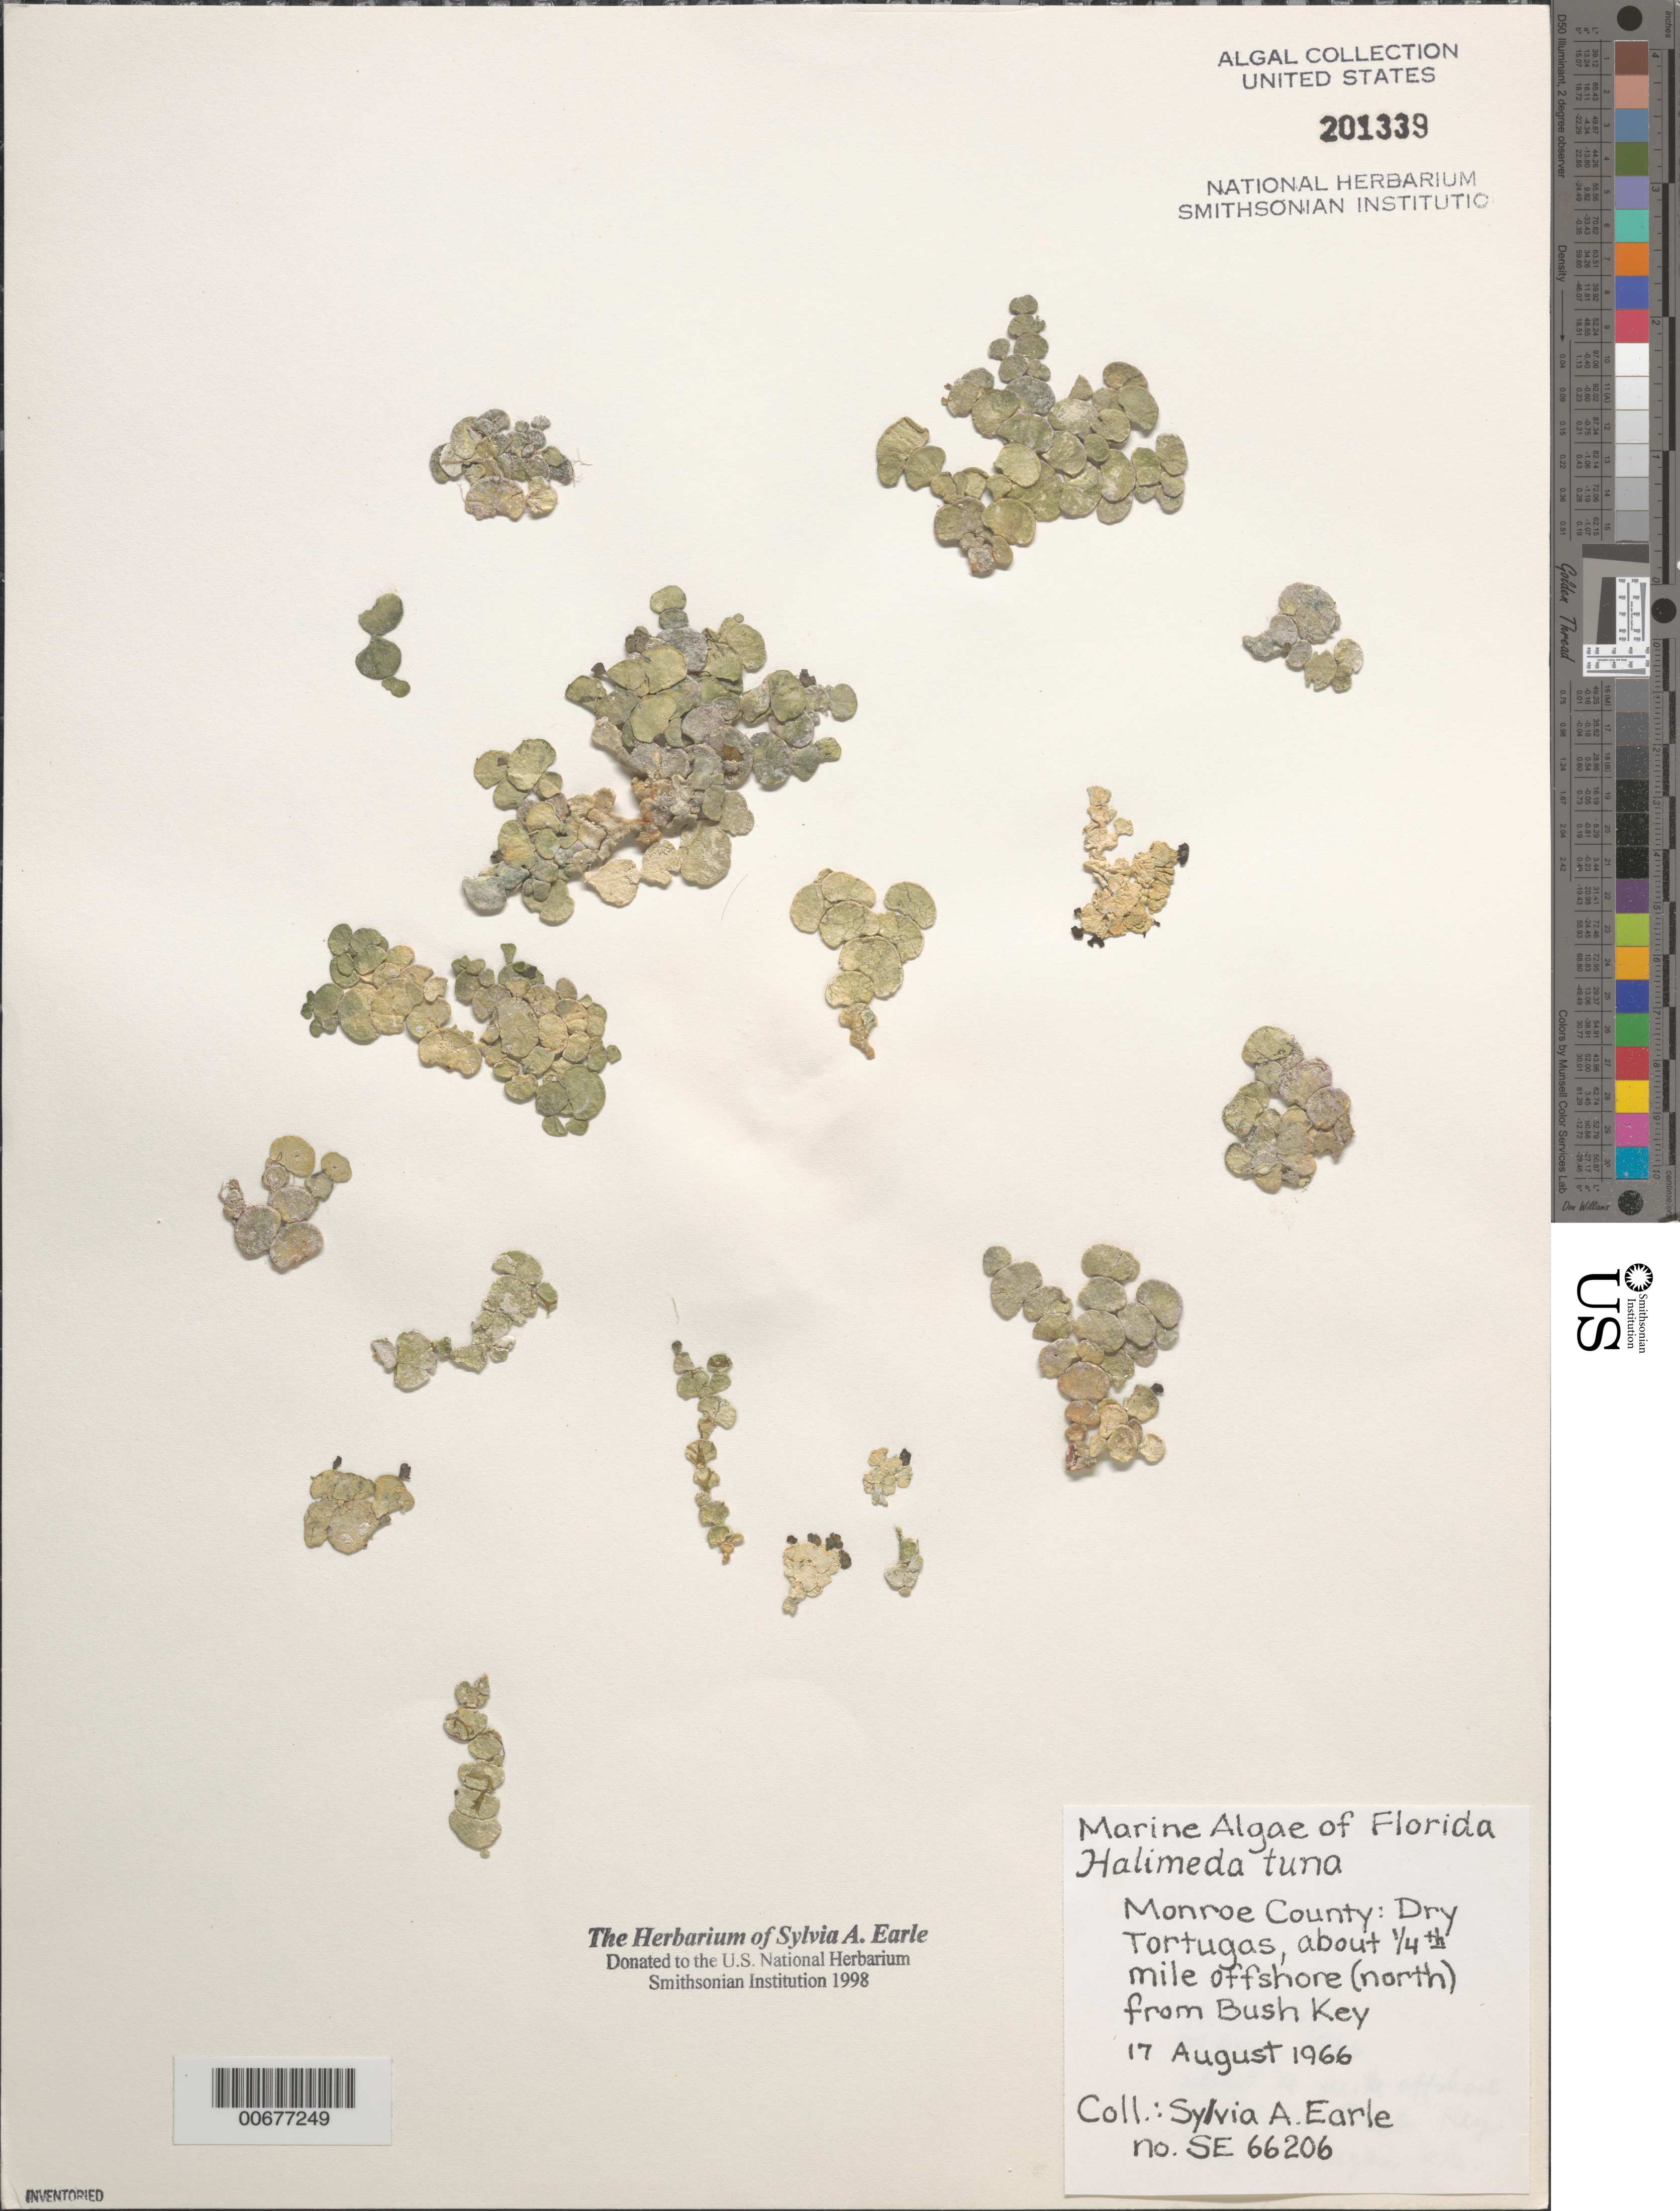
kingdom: Plantae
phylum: Chlorophyta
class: Ulvophyceae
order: Bryopsidales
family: Halimedaceae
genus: Halimeda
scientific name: Halimeda tuna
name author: (J. Ellis & Sol.) J.V.Lamouroux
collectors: S. A. Earle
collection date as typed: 17 Aug 1966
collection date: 1966-08-17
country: United States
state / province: Florida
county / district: Monroe County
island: Dry Tortugas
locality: Ca. 1/4 mile north off Bush Key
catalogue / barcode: US 201339